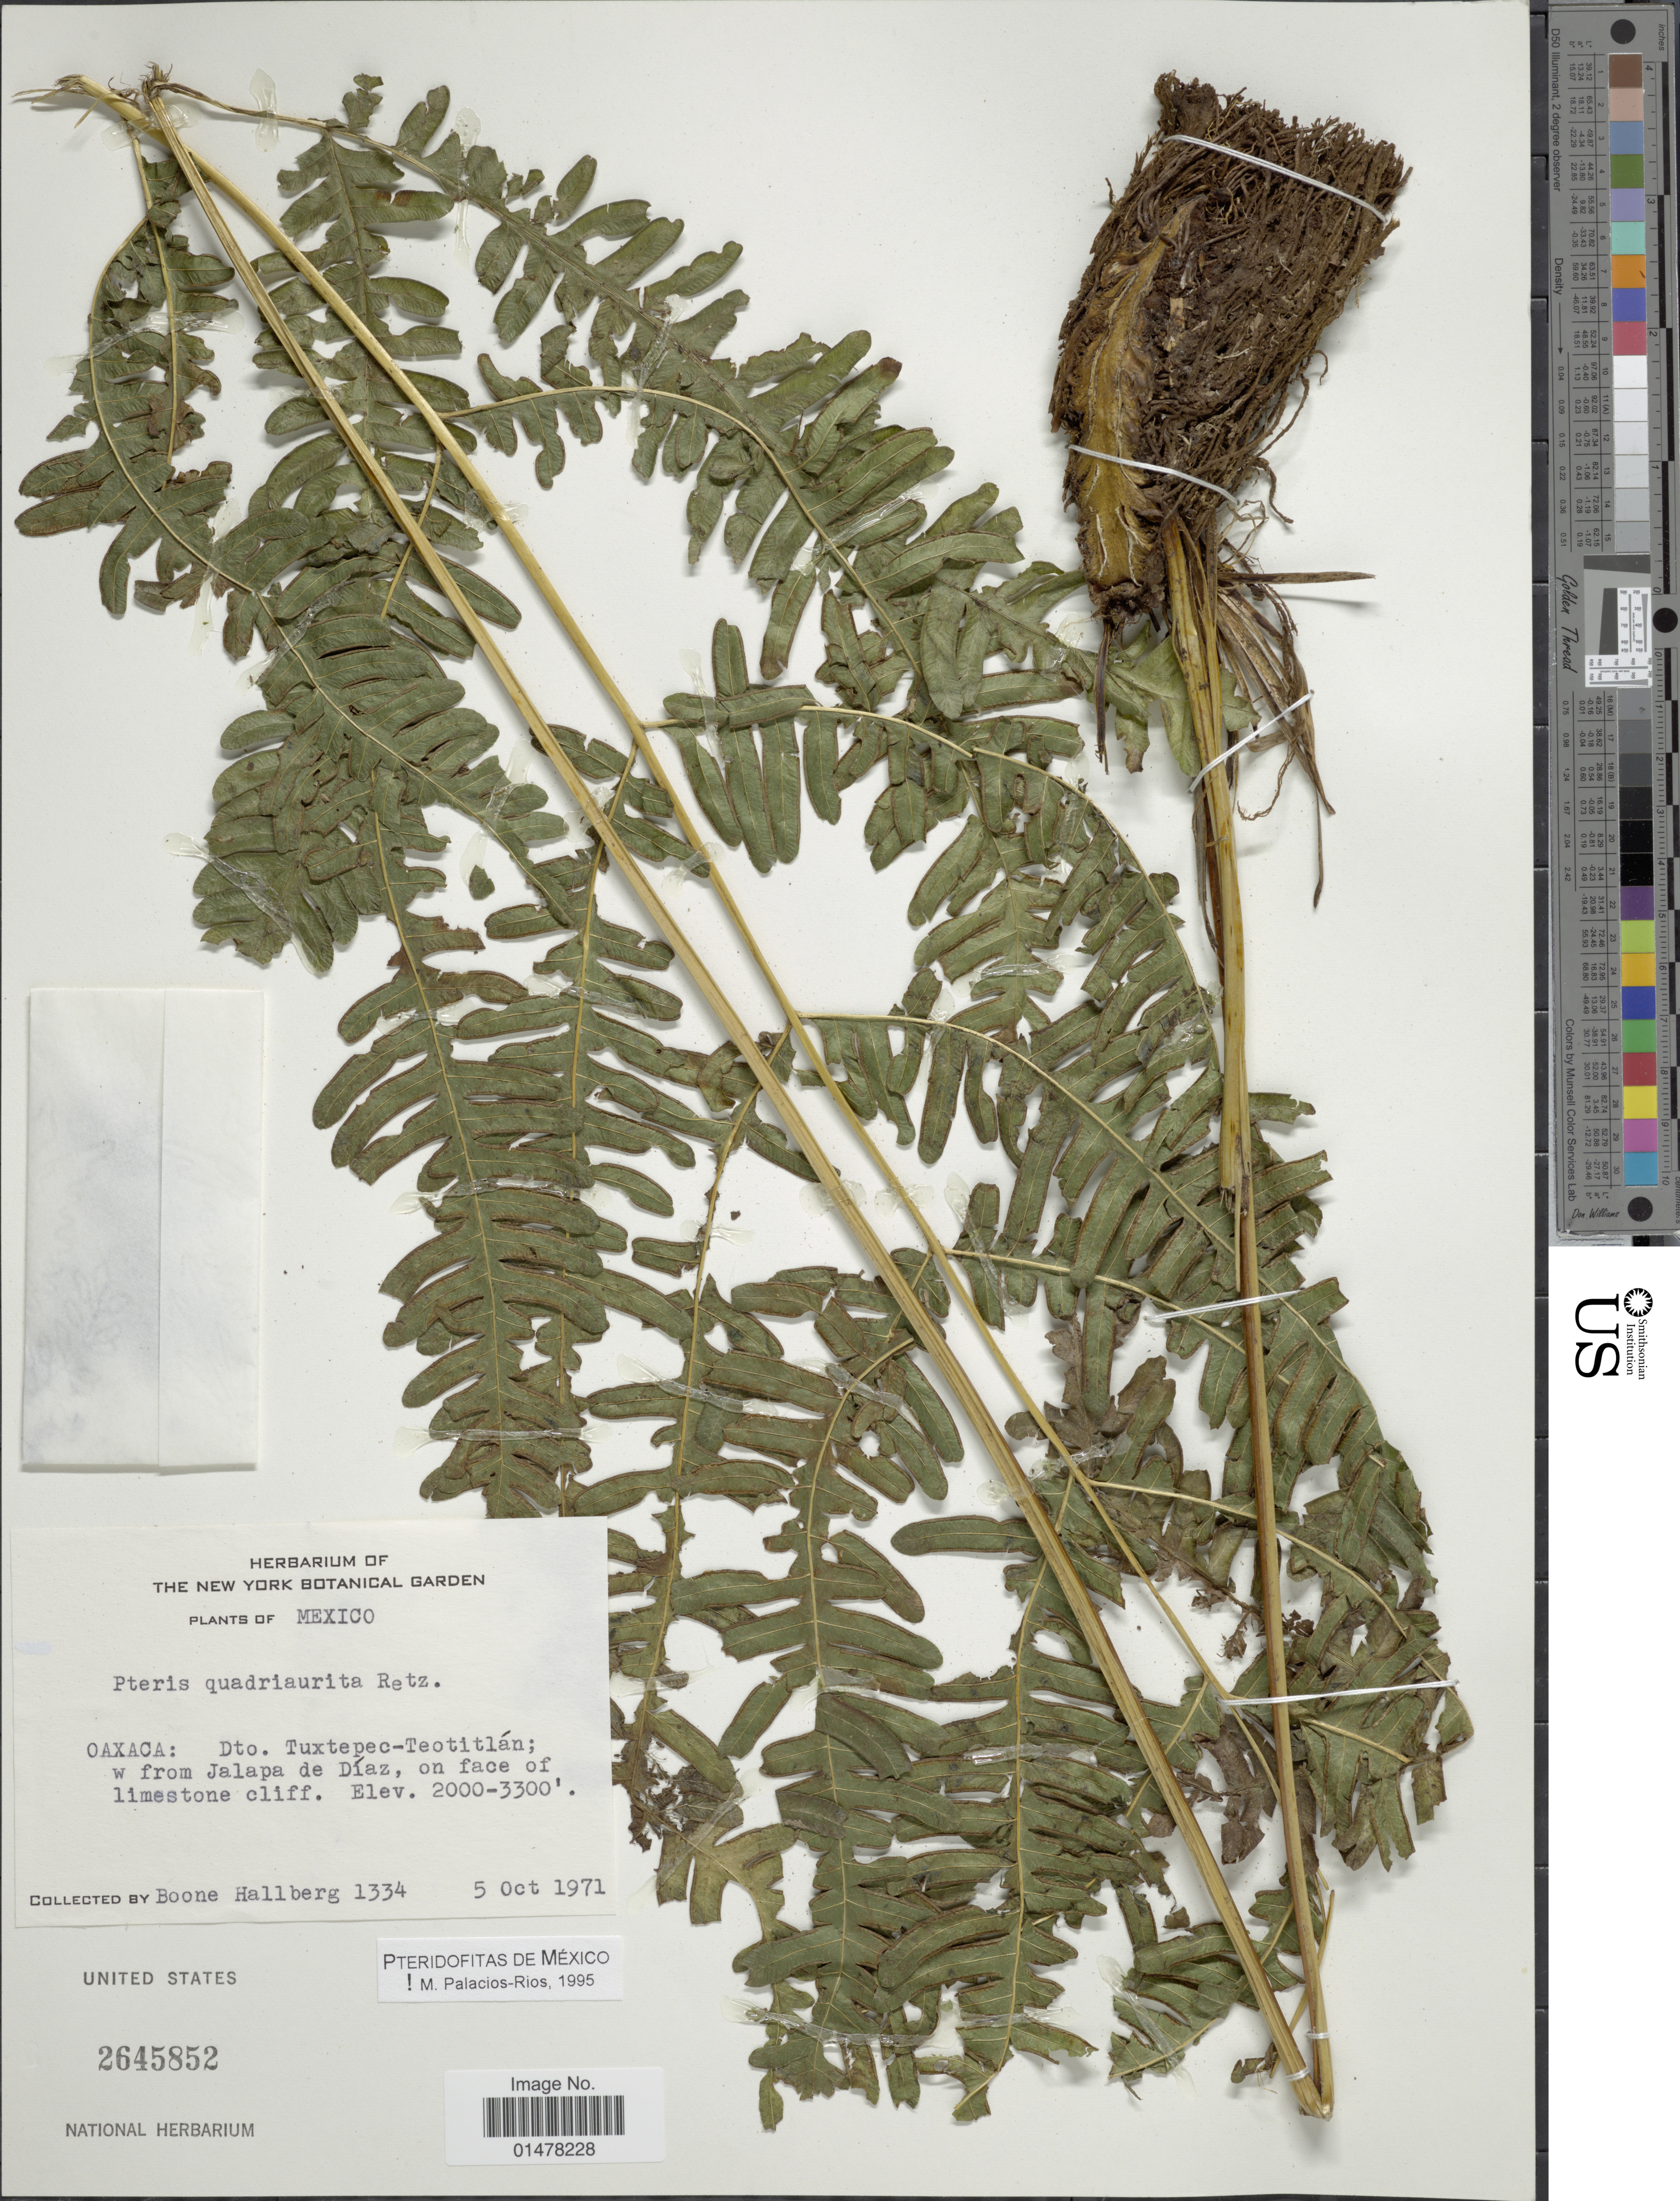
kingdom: Plantae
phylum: Tracheophyta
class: Polypodiopsida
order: Polypodiales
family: Pteridaceae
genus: Pteris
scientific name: Pteris quadriaurita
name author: Retz.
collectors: B. Hallberg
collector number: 1334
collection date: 1971-10-05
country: Mexico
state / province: Oaxaca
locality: Plants of Mexico, Oaxaca: Dto. Tuxtepec-Teotitlan; w from Jalapa de Diaz, on face of limestone cliff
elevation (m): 610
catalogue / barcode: US 2645852